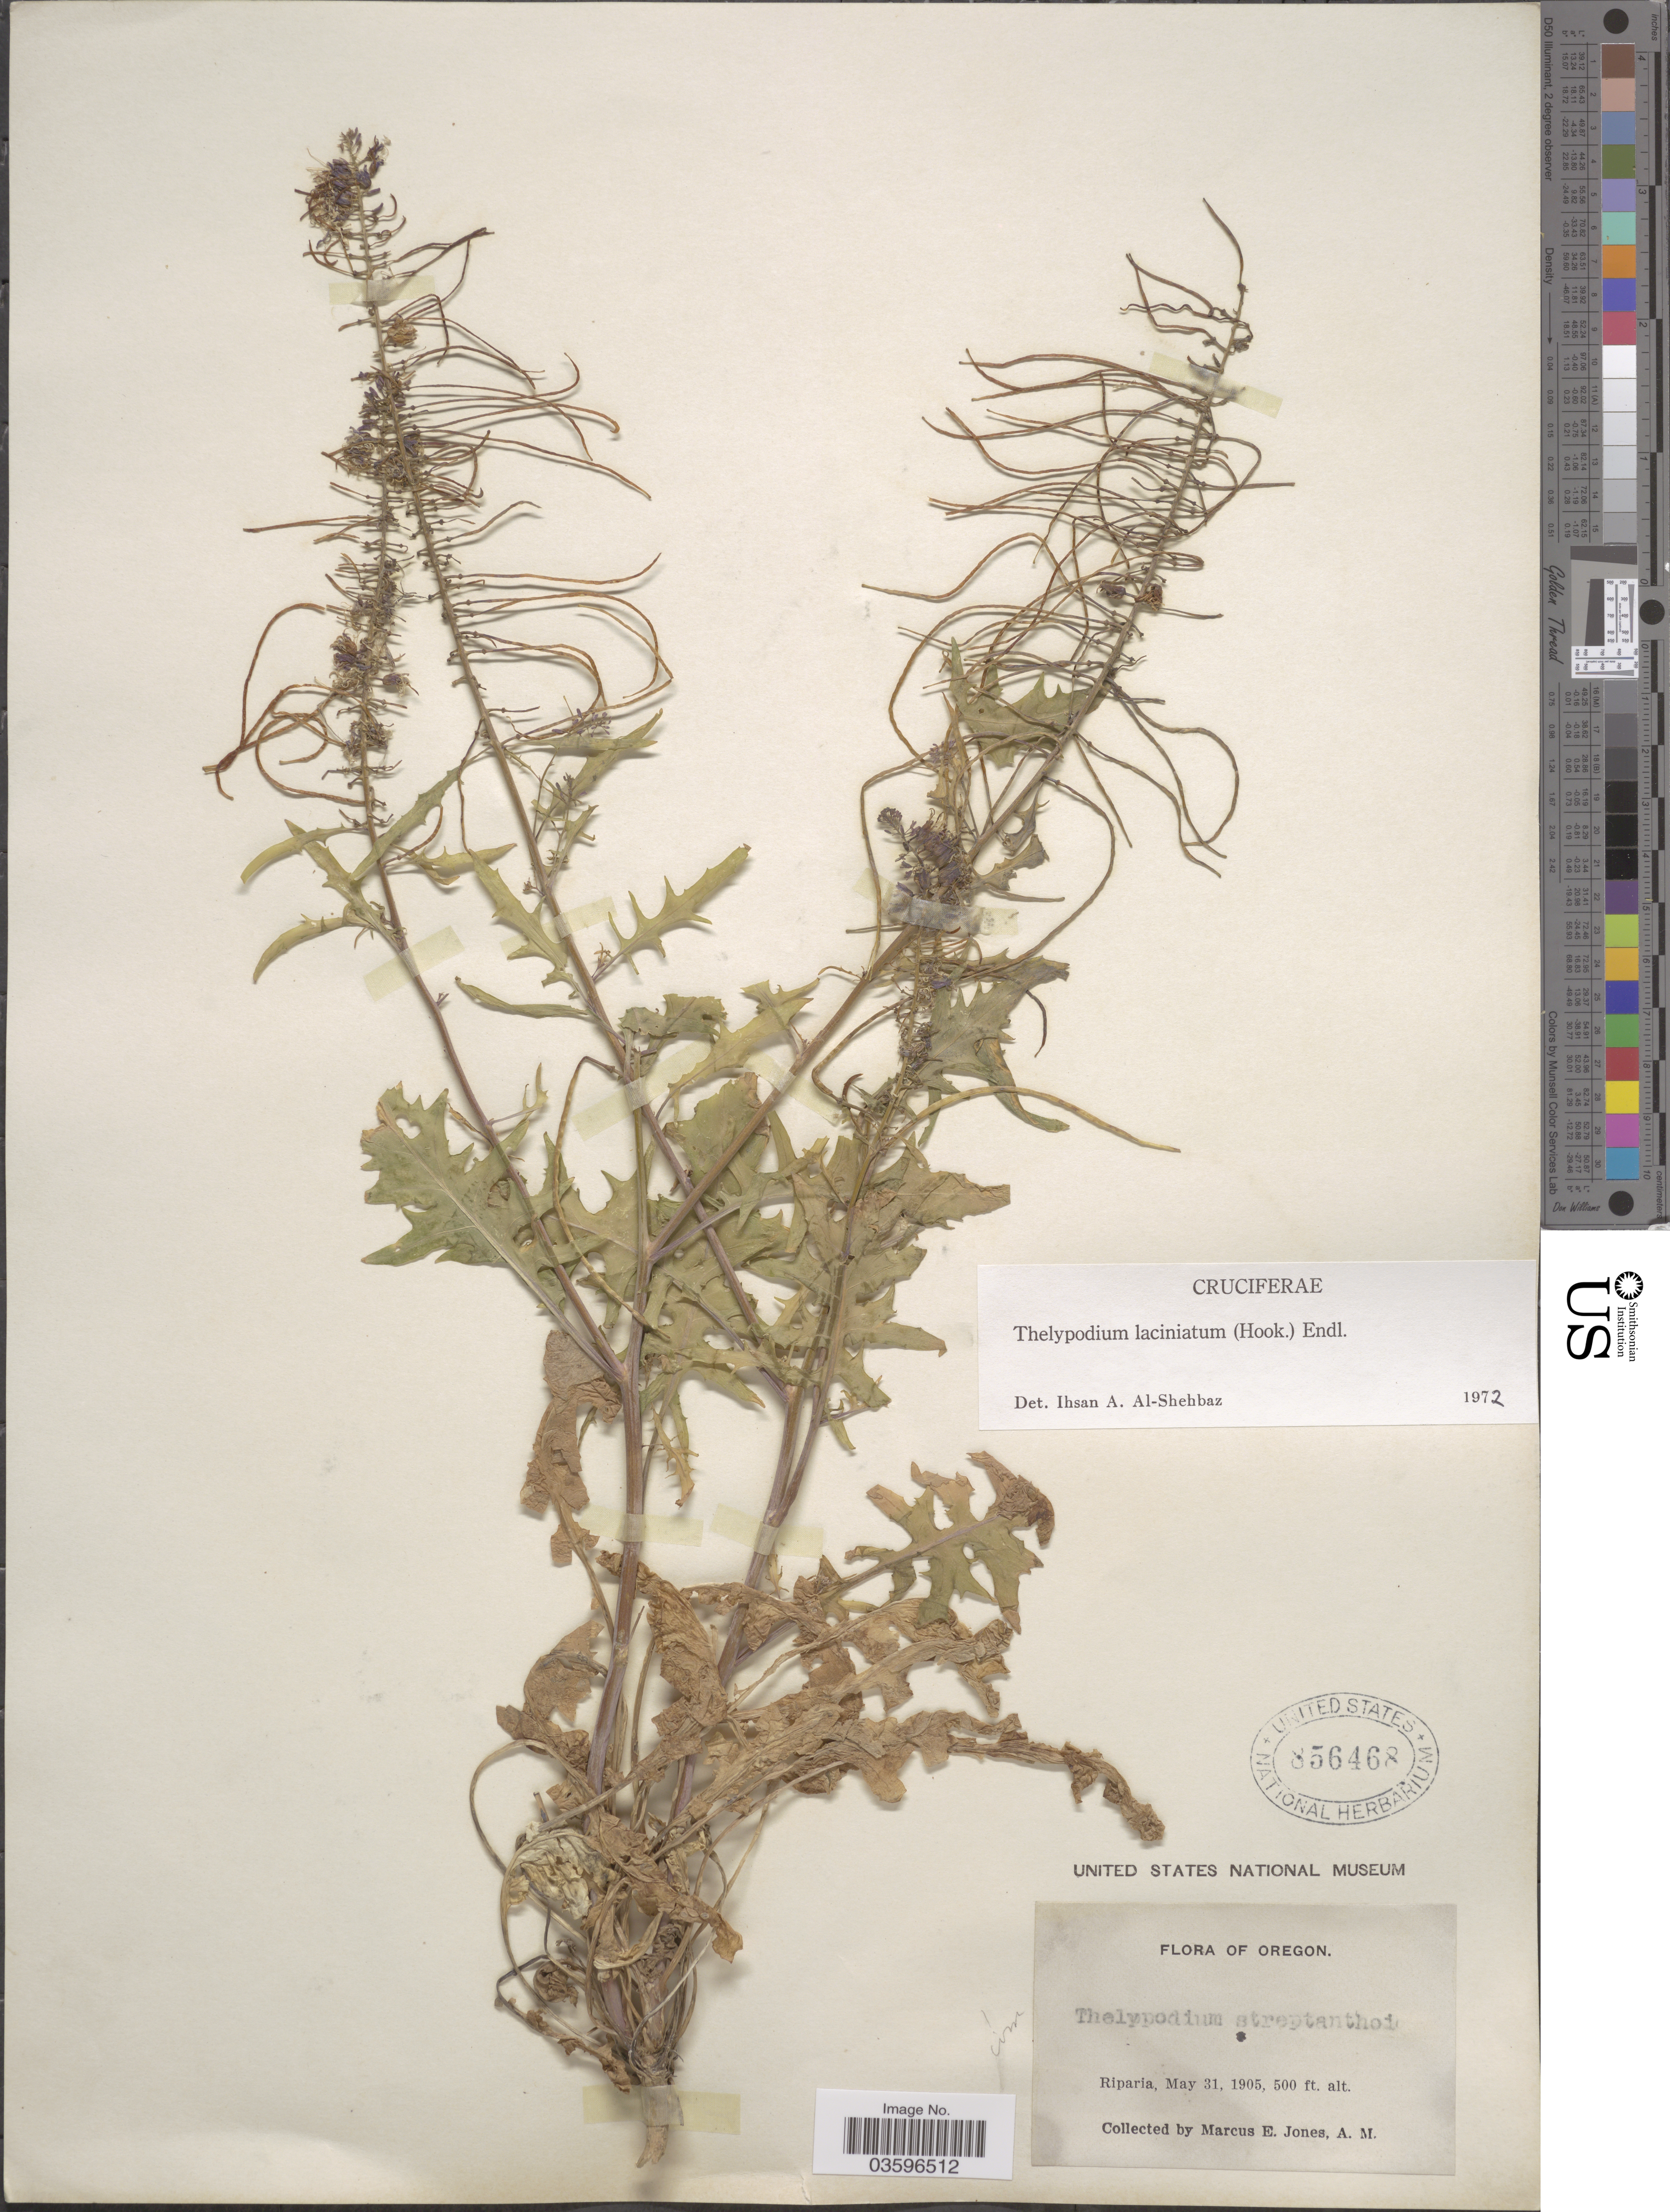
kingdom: Plantae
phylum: Tracheophyta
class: Magnoliopsida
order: Brassicales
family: Brassicaceae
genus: Thelypodium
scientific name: Thelypodium laciniatum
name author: (Hook.) Endl.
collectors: M. E. Jones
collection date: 1905-05-31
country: United States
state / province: Oregon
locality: Riparia.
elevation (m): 152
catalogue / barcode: US 856468